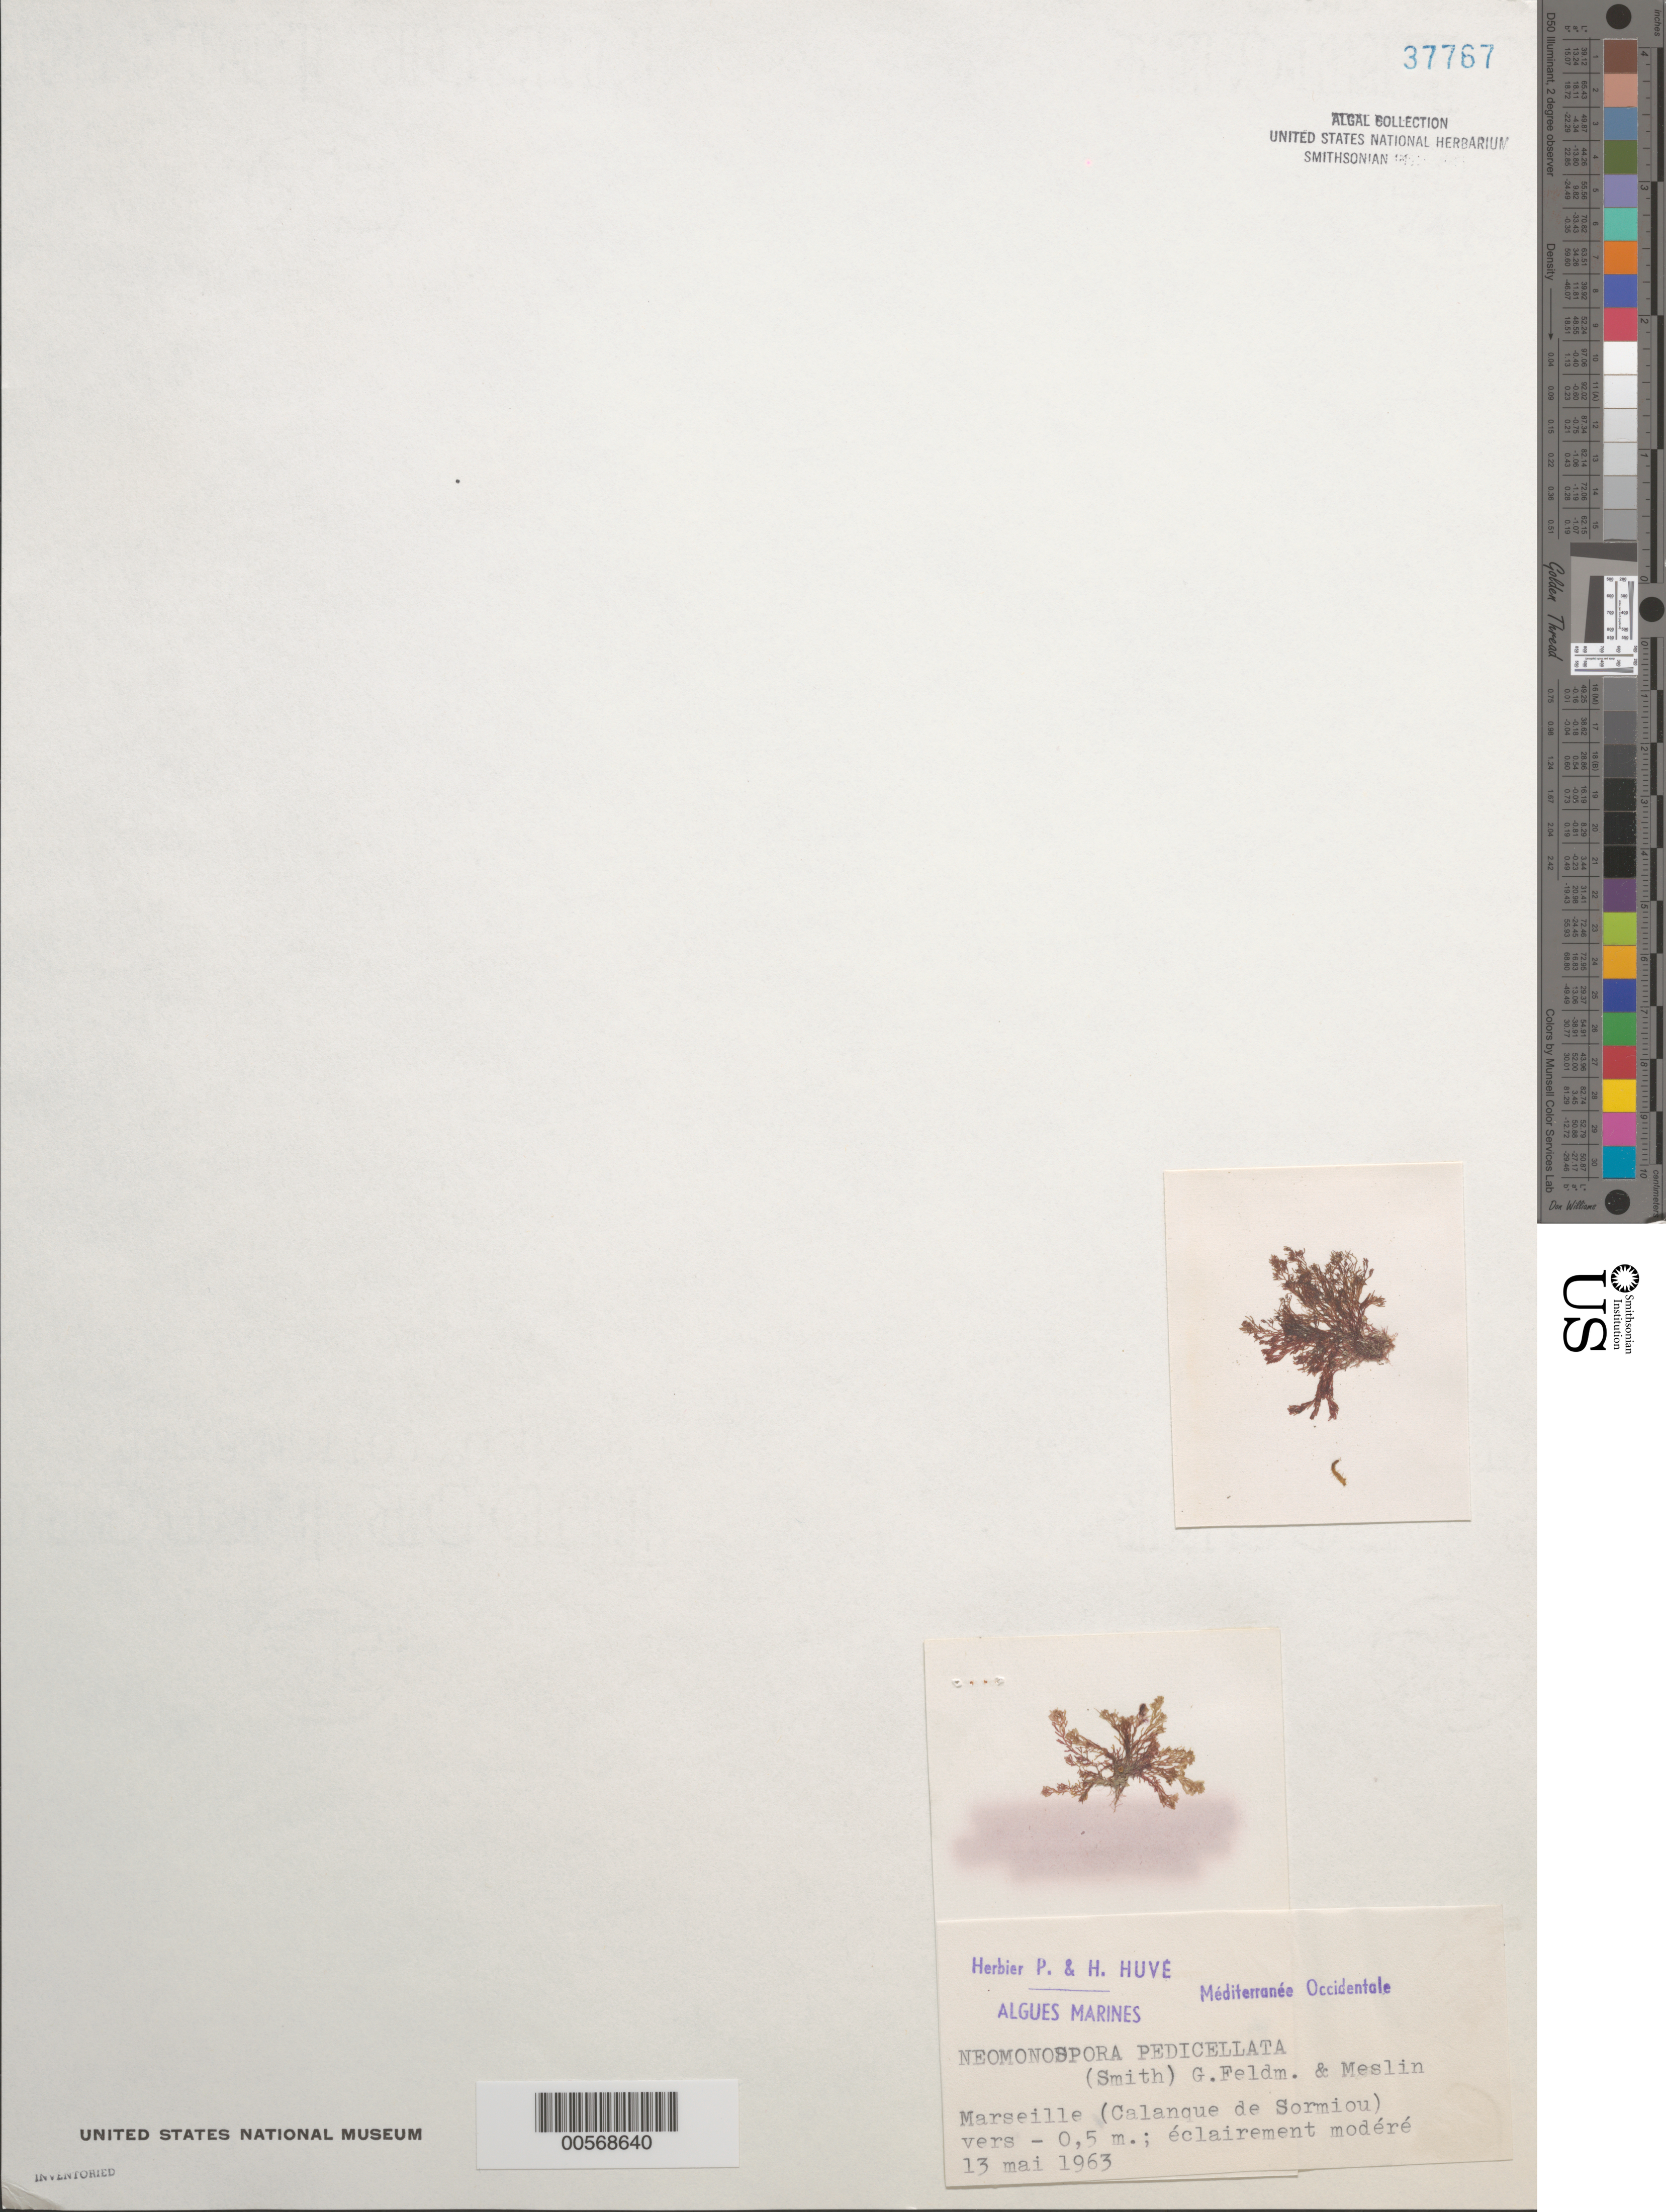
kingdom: Plantae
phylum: Rhodophyta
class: Florideophyceae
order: Ceramiales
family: Wrangeliaceae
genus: Neomonospora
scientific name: Neomonospora pedicellata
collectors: P. Huve & H. Huve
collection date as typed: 13 May 1963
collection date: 1963-05-13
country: France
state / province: Provence-Alpes-Côte d'Azur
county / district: Bouches-du-Rhône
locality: Calanque de Sormiou, Marseille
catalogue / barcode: US 37767